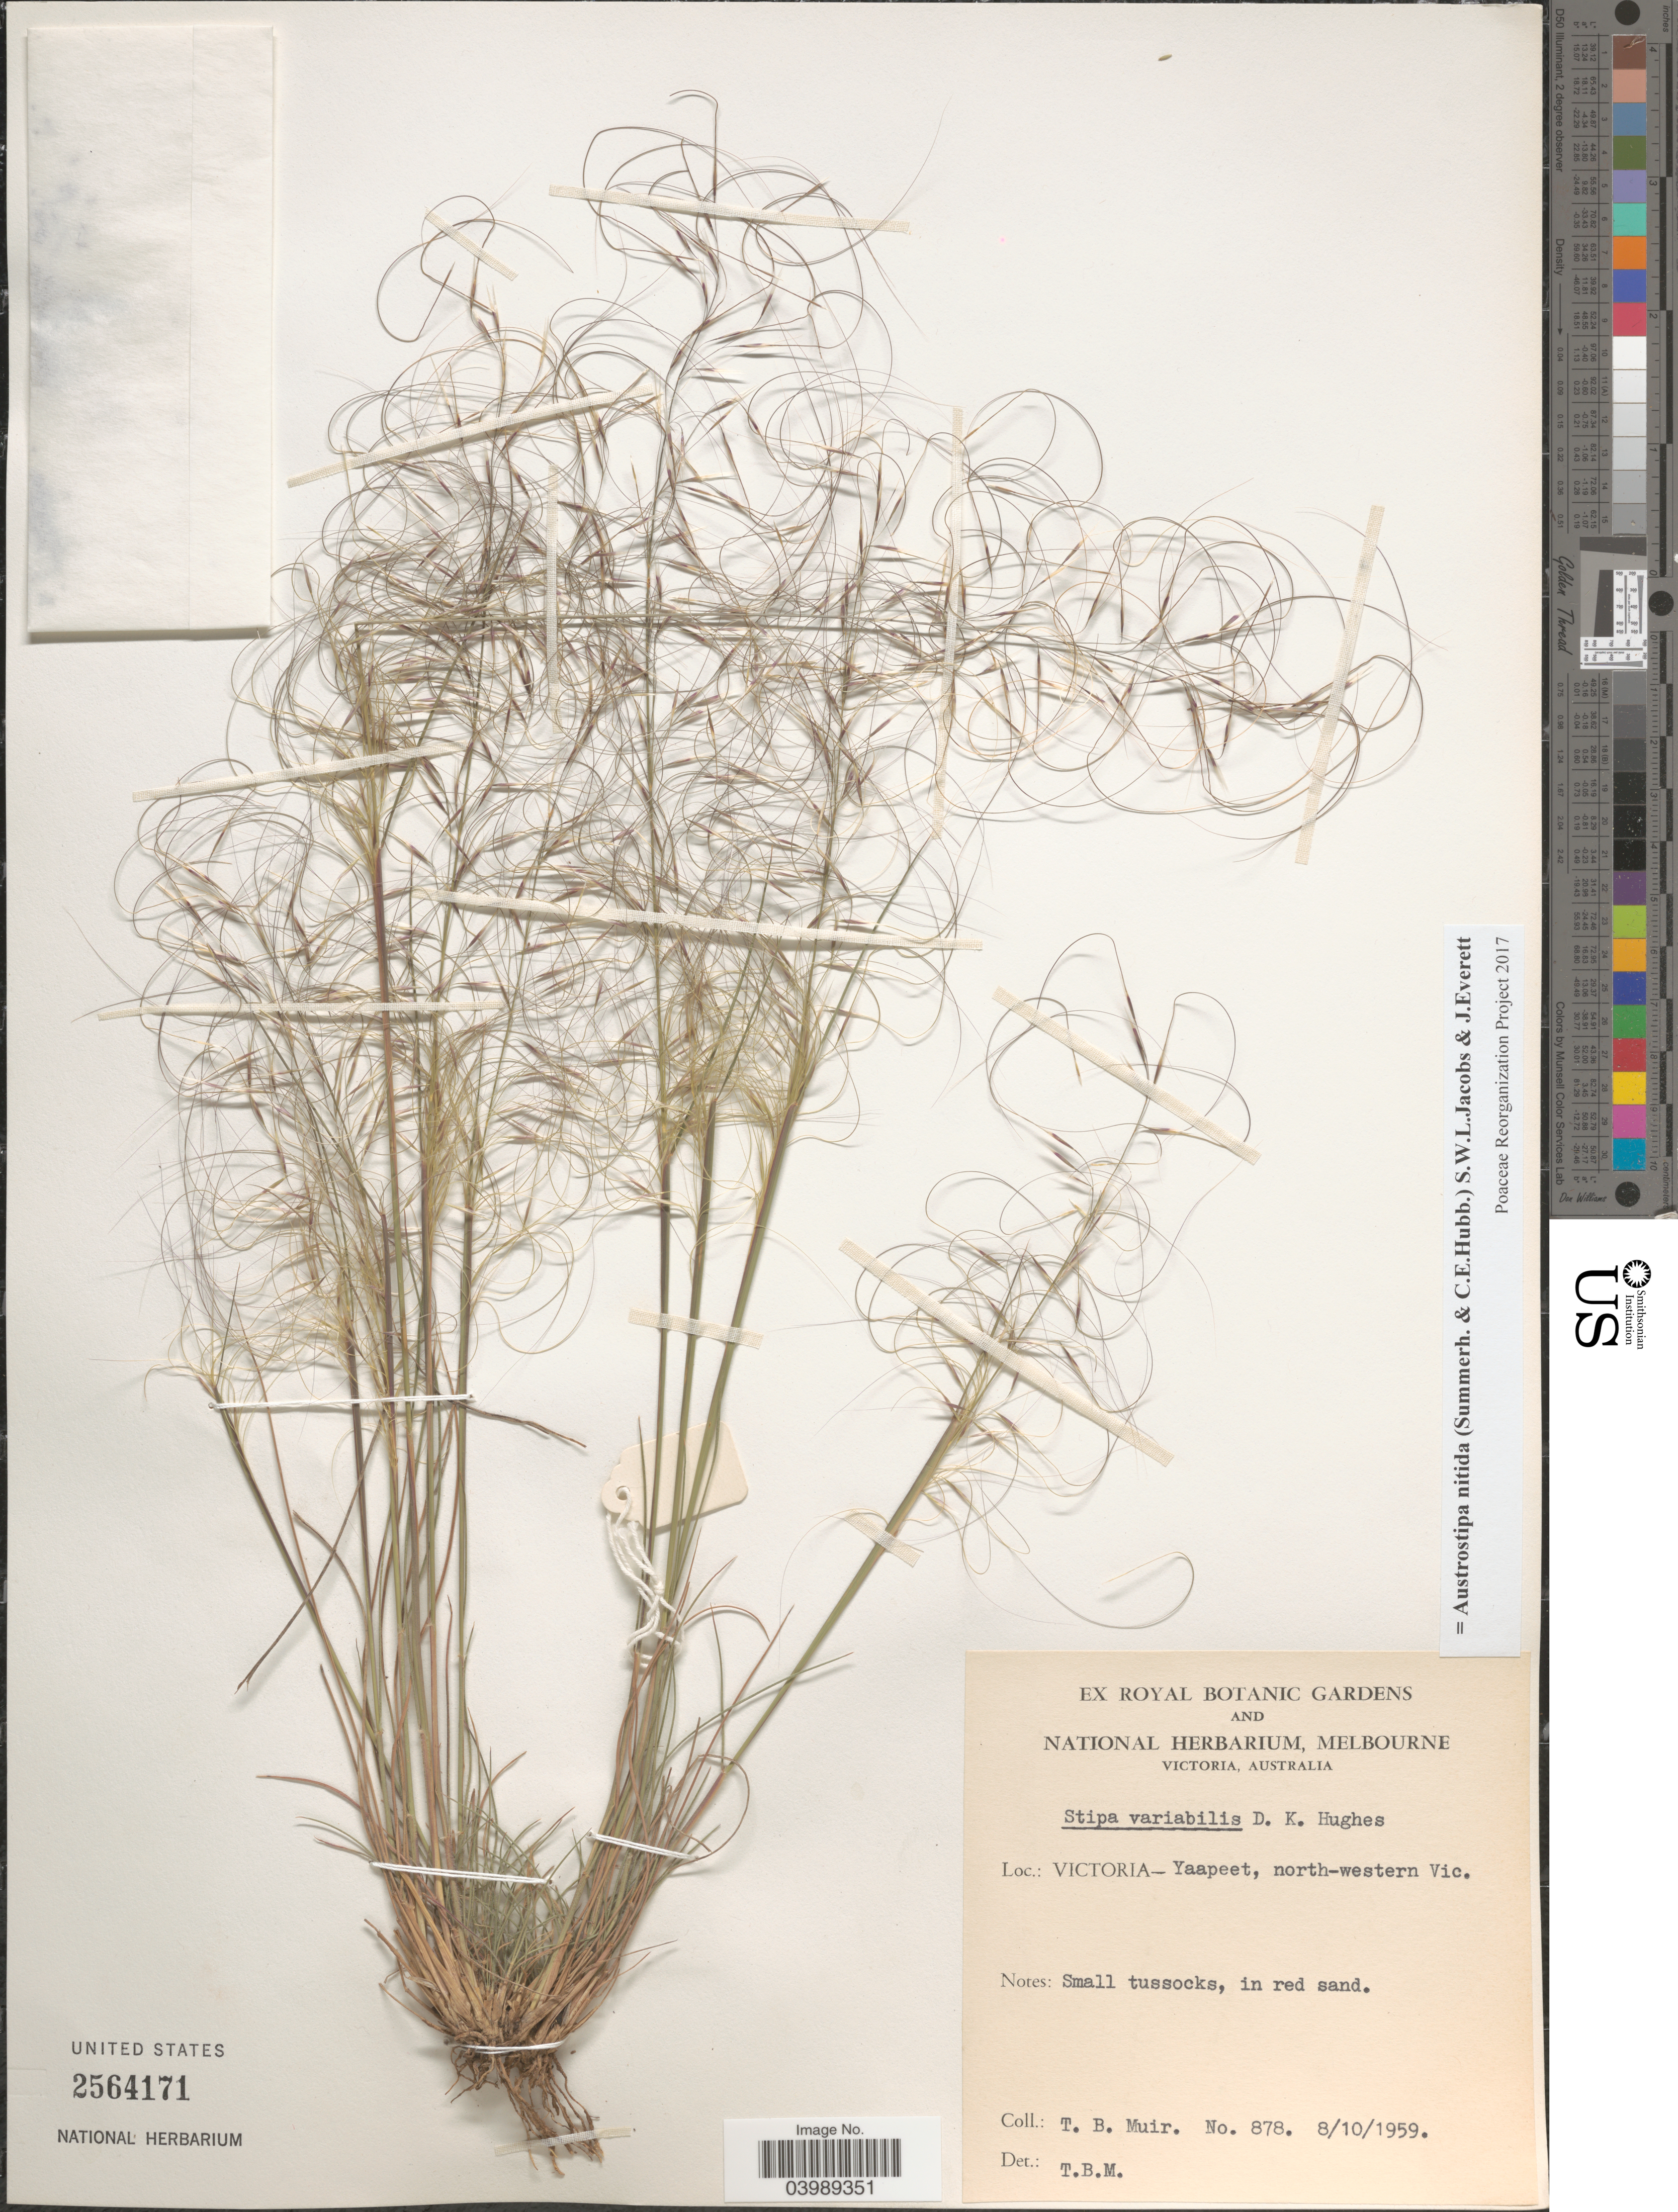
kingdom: Plantae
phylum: Tracheophyta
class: Liliopsida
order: Poales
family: Poaceae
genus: Austrostipa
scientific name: Austrostipa nitida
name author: (Summerh. & C.E. Hubb.) S.W.L. Jacobs & J. Everett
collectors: T. Muir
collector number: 878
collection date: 1959-10-08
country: Australia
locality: Victoria - Yaapeet, north-western Vic.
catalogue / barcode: US 2564171